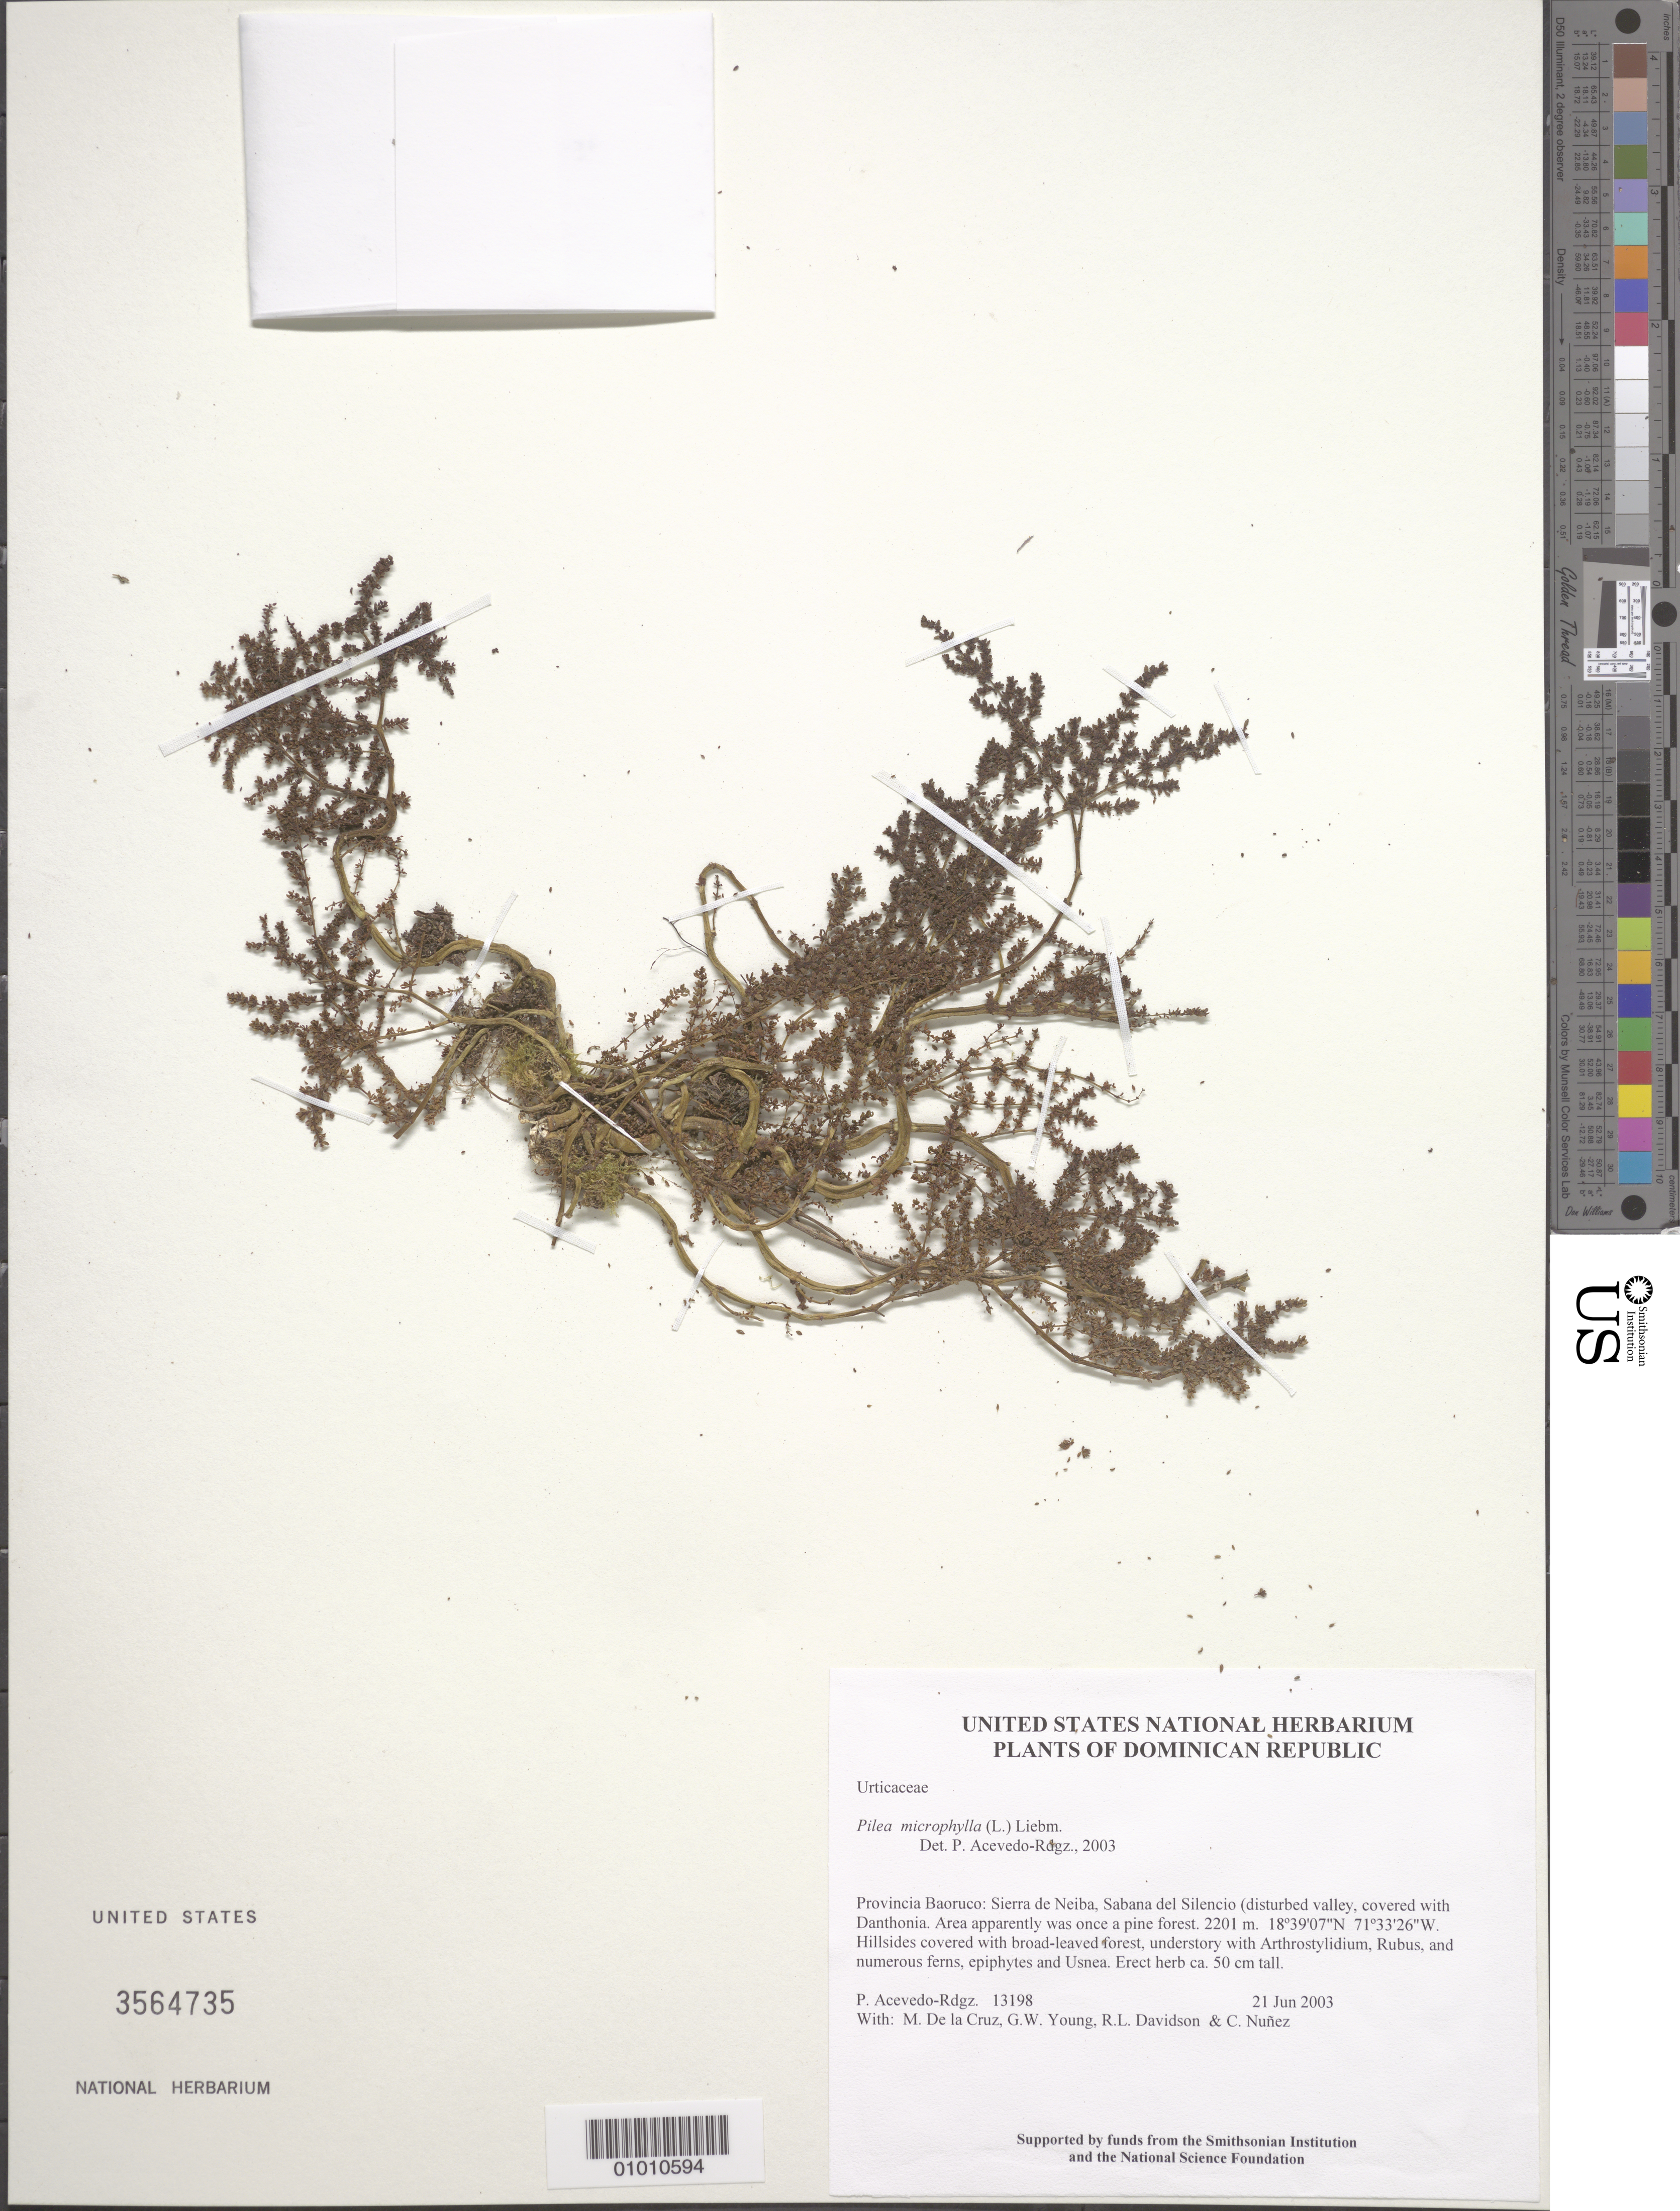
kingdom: Plantae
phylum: Tracheophyta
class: Magnoliopsida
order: Rosales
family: Urticaceae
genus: Pilea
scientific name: Pilea microphylla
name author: (L.) Liebm.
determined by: Acevedo-Rodríguez, P., (BOT), Smithsonian Institution - National Museum of Natural History (UNITED STATES)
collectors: P. Acevedo-Rodr., M. de la Cruz, J. Rawlins, G. Young, R. Davidson & C. Nunez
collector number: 13198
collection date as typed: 21 Jun 2003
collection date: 2003-06-21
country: Dominican Republic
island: Hispaniola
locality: Provincia Baoruco: Sierra de Neiba, Sabana del Silencio (disturbed valley, covered with Danthonia. Area apparently was once a pine forest.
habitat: Hillsides covered with broad-leaved forest, understory with Arthrostylidium, Rubus, and numerous ferns, epiphytes and Usnea.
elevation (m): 2201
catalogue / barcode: US 3564735